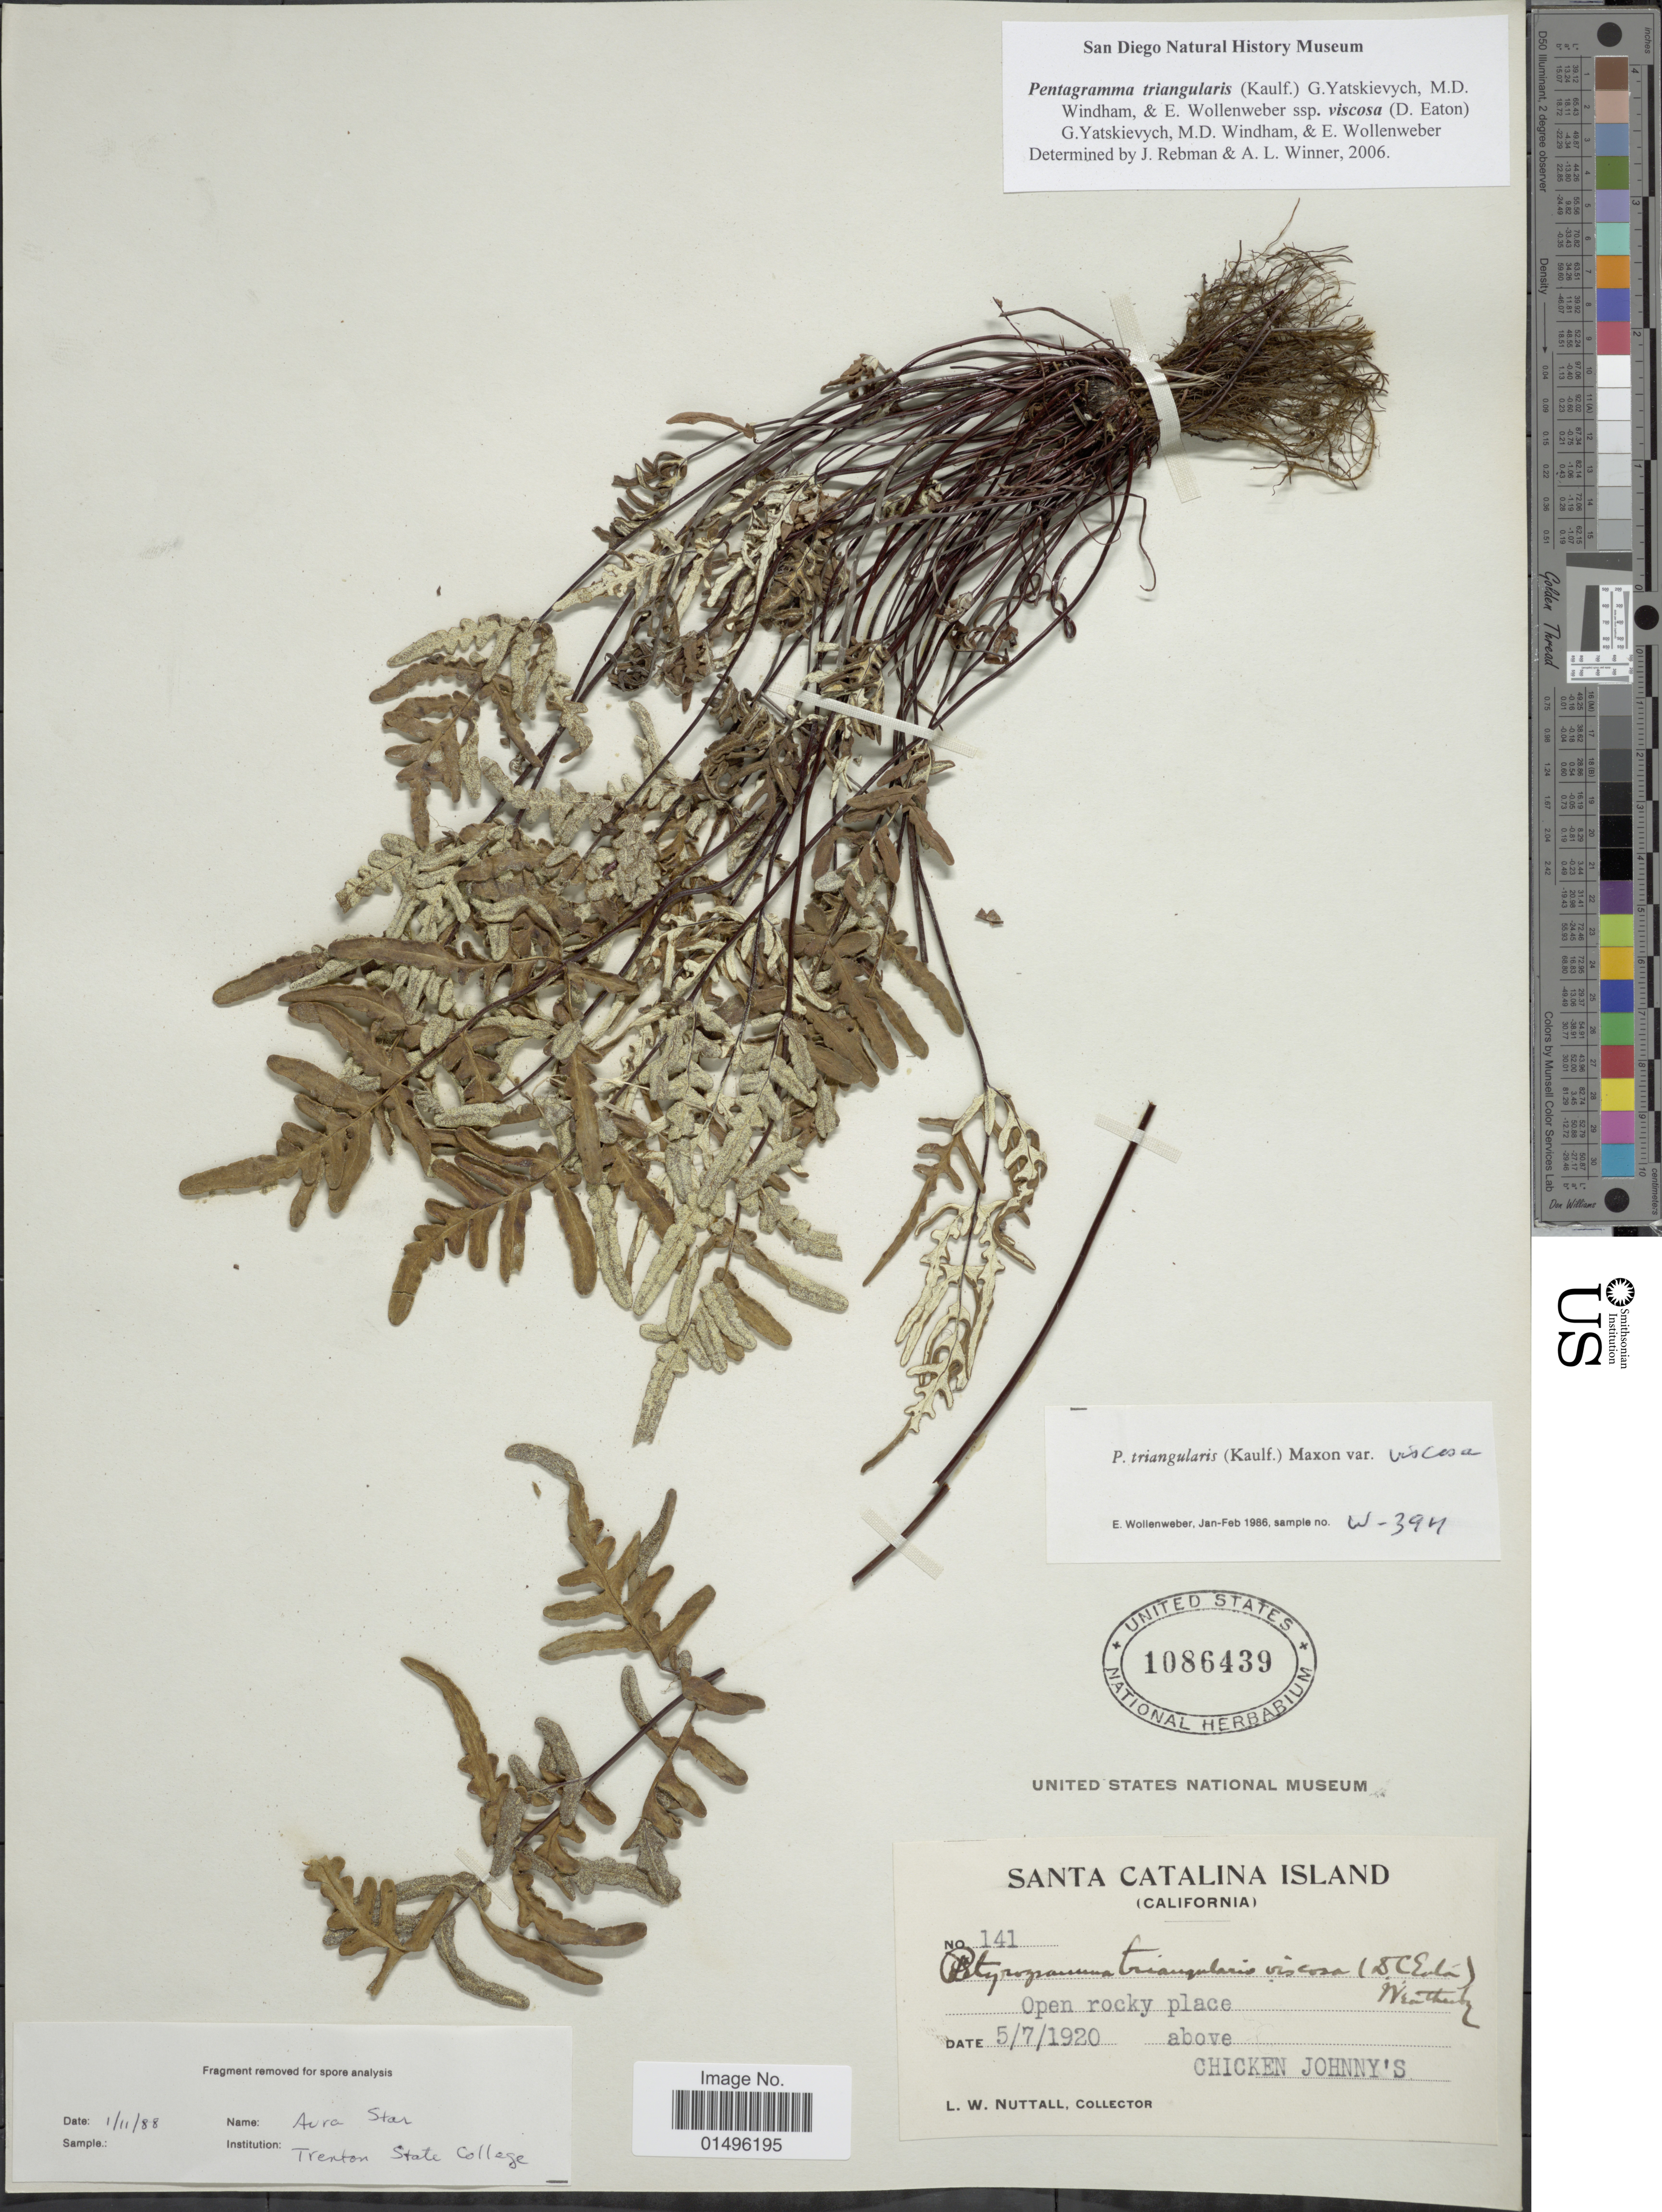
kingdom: Plantae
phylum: Tracheophyta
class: Polypodiopsida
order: Polypodiales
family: Pteridaceae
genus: Pentagramma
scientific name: Pentagramma viscosa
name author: (Nutt. ex D.C. Eaton) Schuettp. & Windham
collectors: L. W. Nuttall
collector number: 141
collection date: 1920-05-07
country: United States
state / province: California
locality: California, Santa Catlaina, Chicken Johnny's.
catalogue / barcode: US 1086439